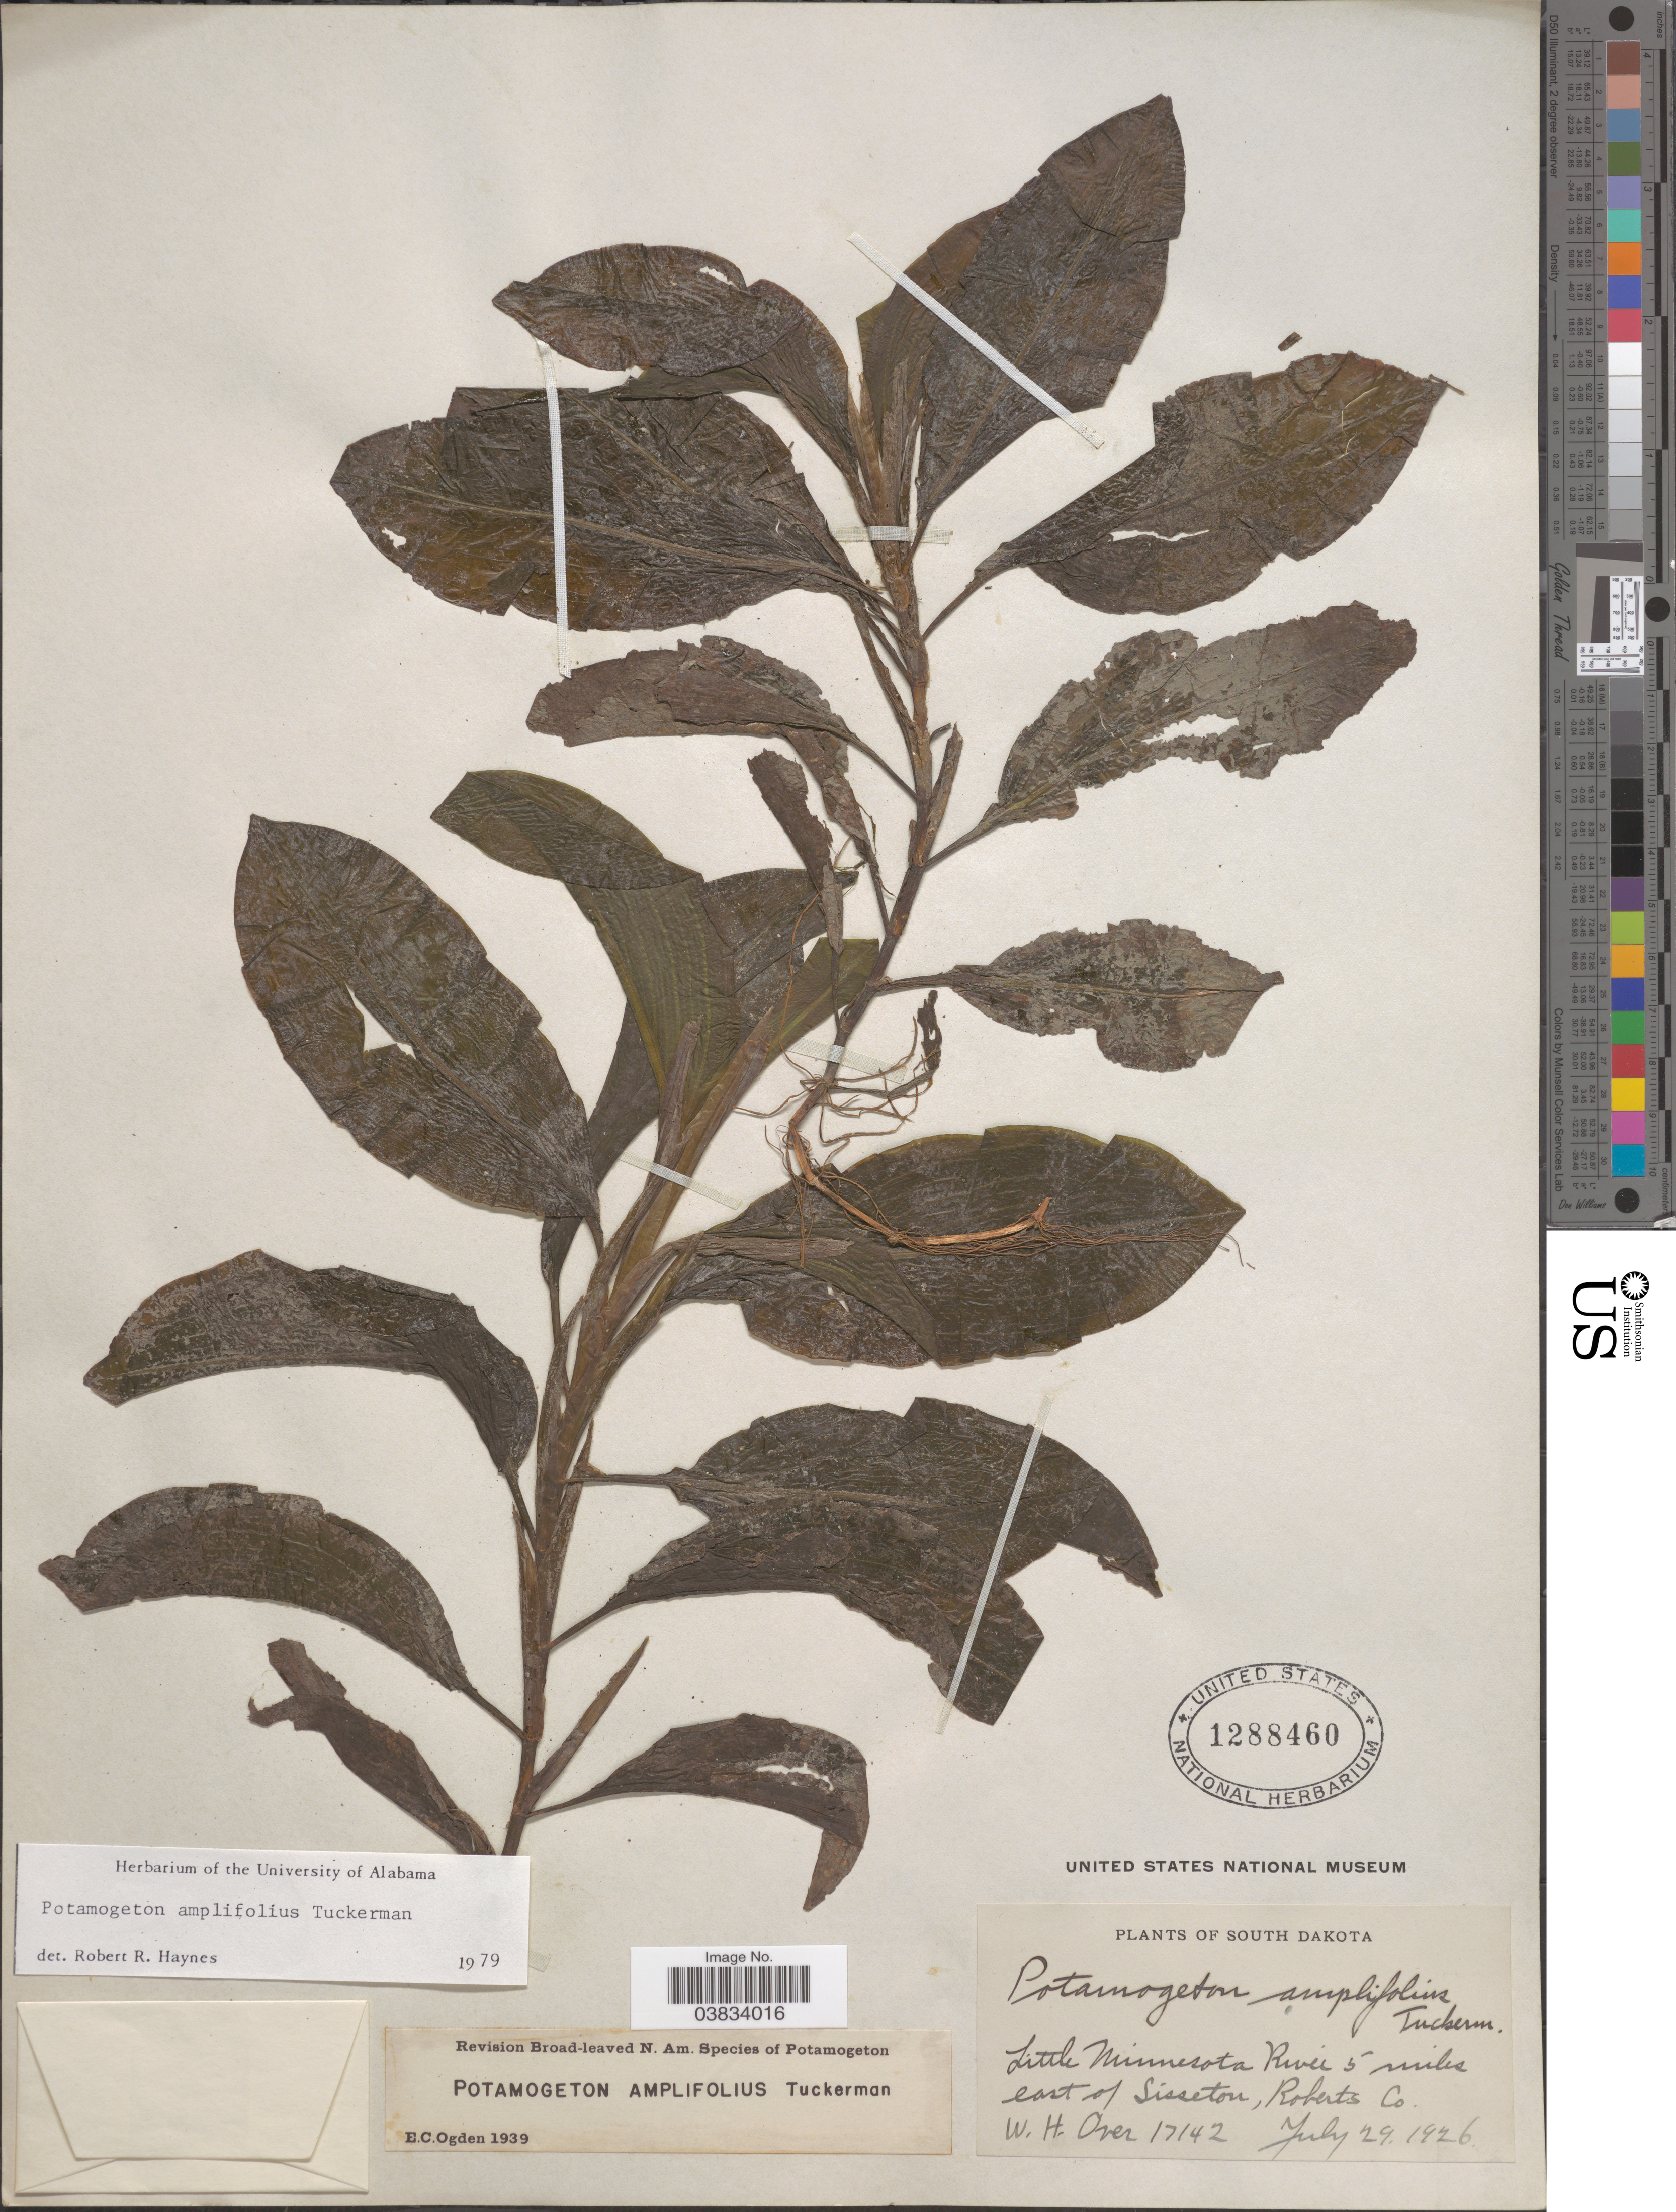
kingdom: Plantae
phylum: Tracheophyta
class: Liliopsida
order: Alismatales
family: Potamogetonaceae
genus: Potamogeton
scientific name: Potamogeton amplifolius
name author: Tuckerm.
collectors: W. Over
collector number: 17142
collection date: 1926-07-29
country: United States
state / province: South Dakota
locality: Little Minnesota River 5 miles east of Sisseton, Roberts Co.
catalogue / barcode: US 1288460